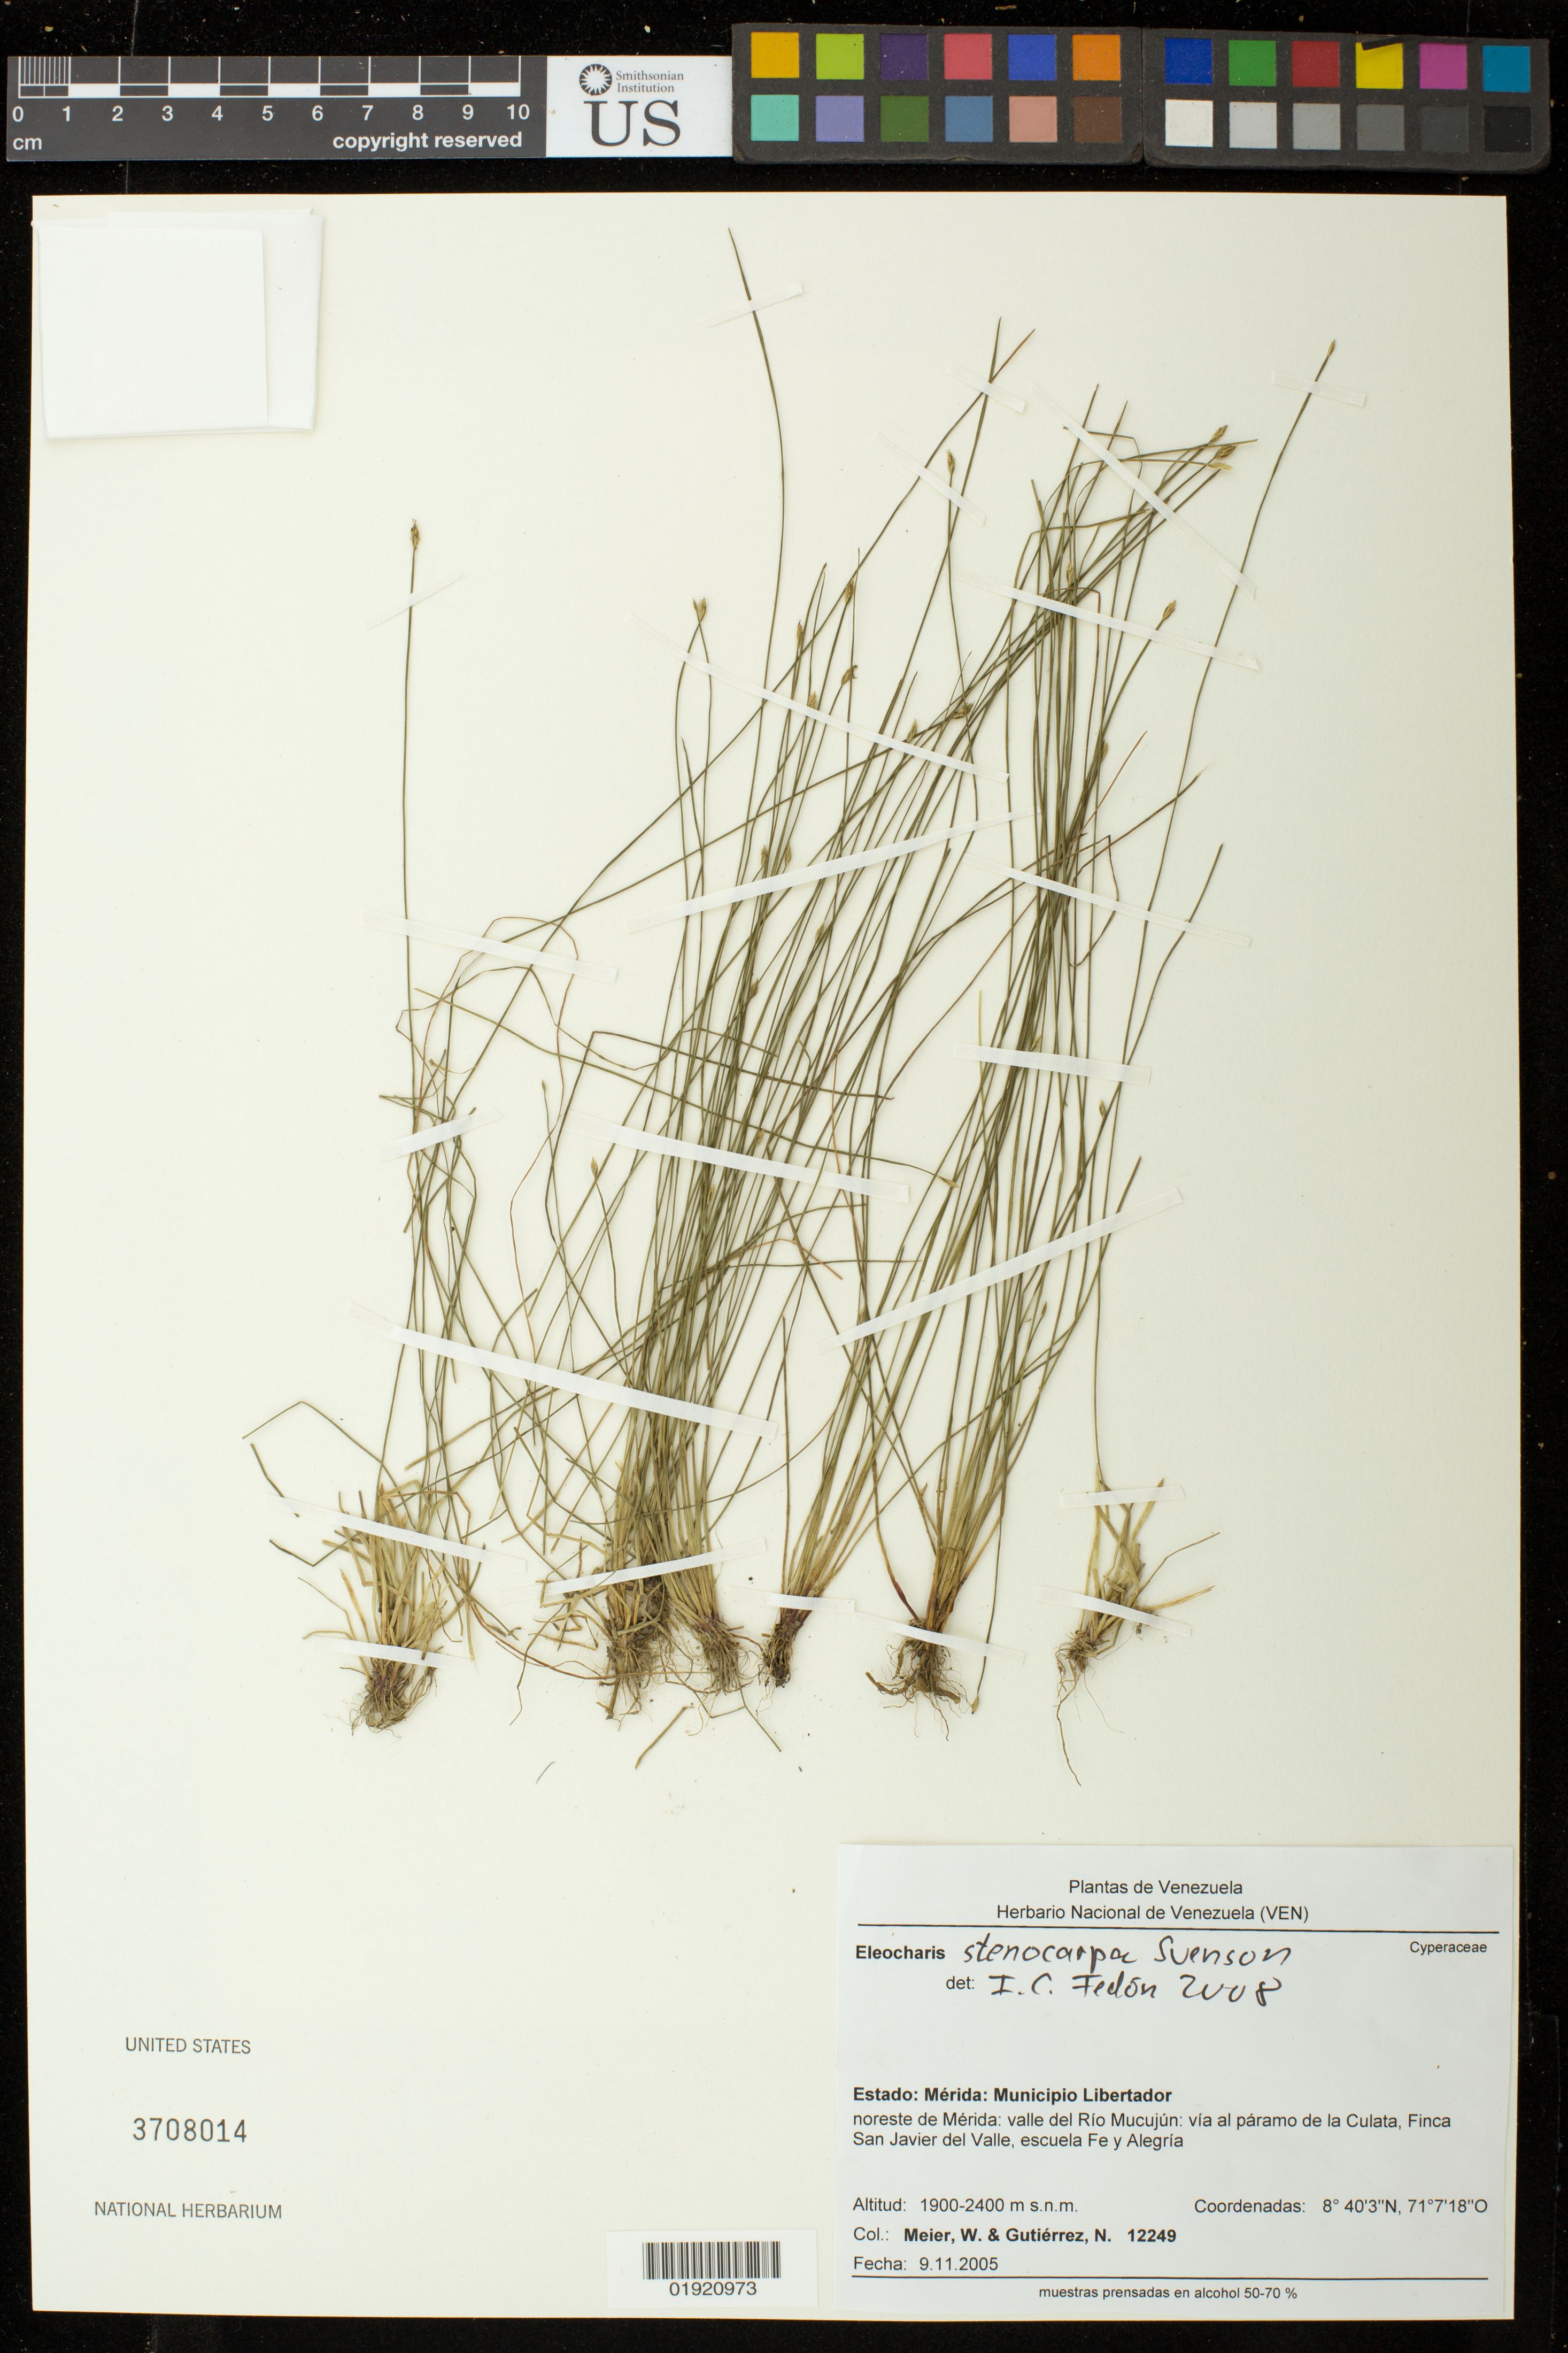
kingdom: Plantae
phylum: Tracheophyta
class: Liliopsida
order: Poales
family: Cyperaceae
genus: Eleocharis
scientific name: Eleocharis stenocarpa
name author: Svenson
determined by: Fedon, I. C.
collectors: W. Meier & N. Gutierrez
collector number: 12249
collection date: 2005-11-09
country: Venezuela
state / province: Mérida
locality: Estado: Merida: Municipio Libertador. noreste de Merida: valle del Rio Mucujun: via al paramo de la Culata, Finca San Javier del Valle, escuela Fe y Alegira.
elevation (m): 1900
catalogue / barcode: US 3708014